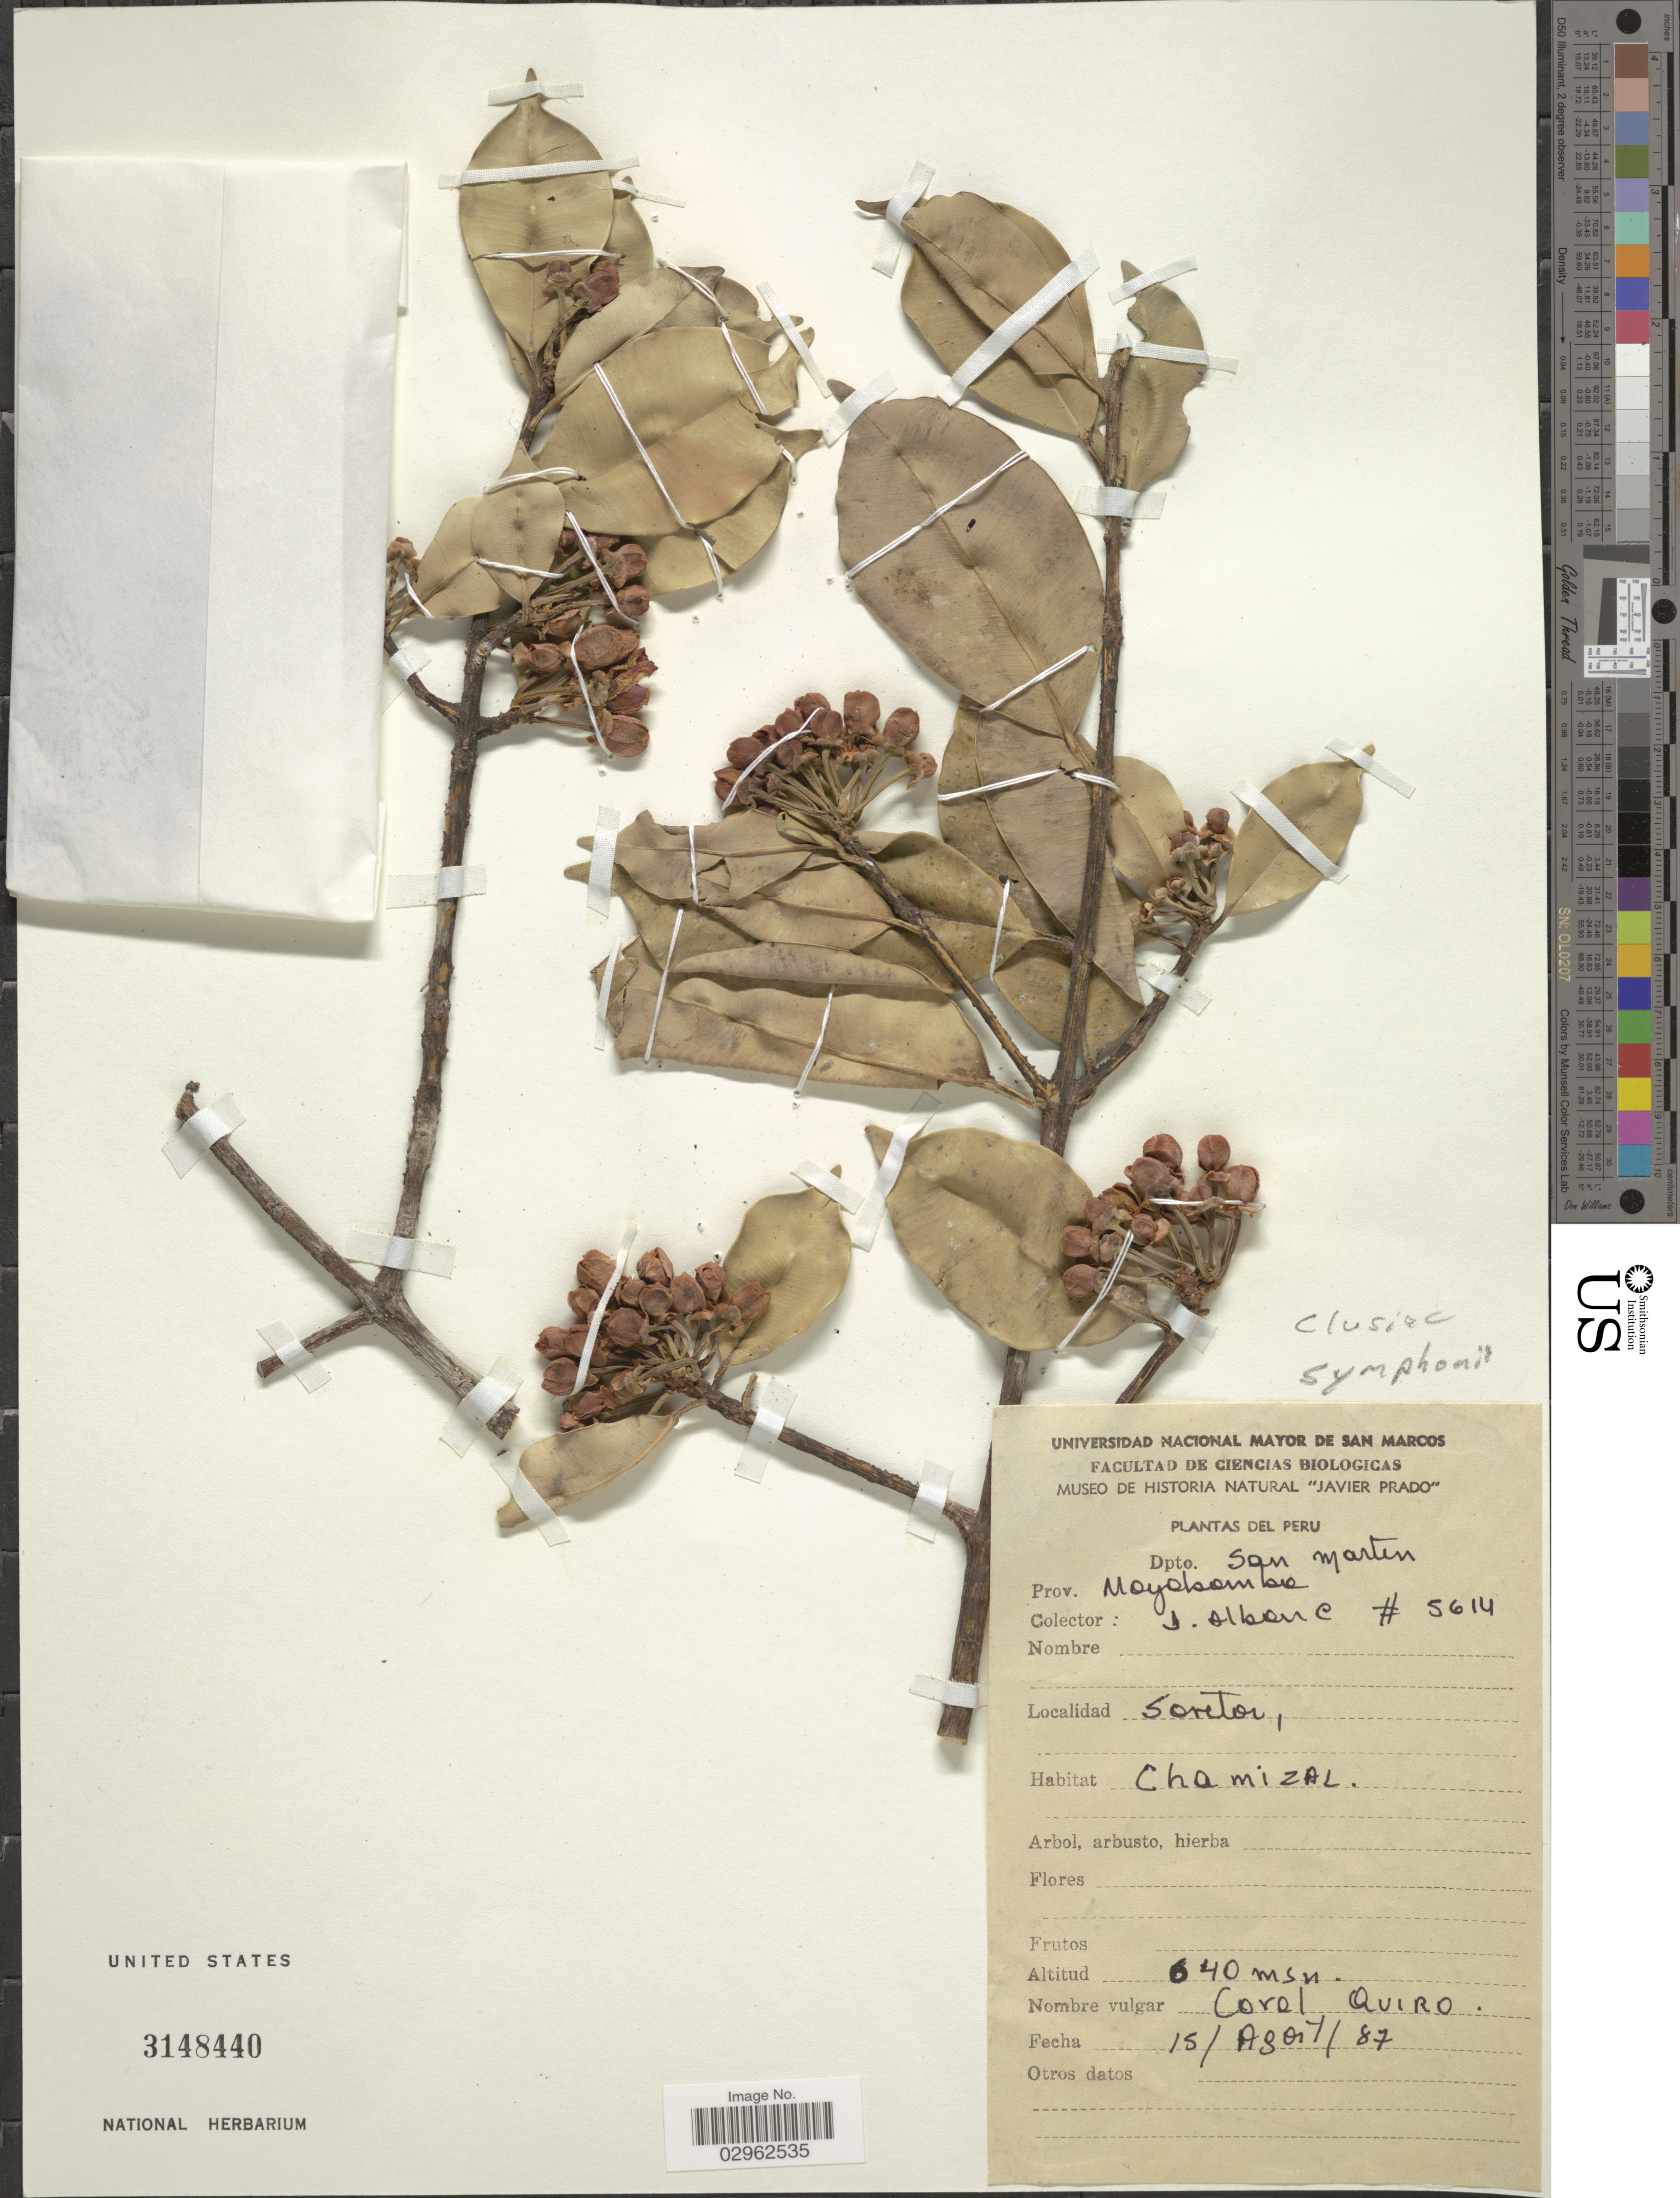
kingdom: Plantae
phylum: Tracheophyta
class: Magnoliopsida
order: Malpighiales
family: Clusiaceae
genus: Symphonia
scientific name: Symphonia sp.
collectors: J. Alban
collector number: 5614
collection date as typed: Transcribed d/m/y: 15/8/87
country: Peru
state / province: San Martín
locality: Dpto. San Martin. Prov. Moyobamba. Sortor.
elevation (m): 640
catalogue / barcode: US 3148440